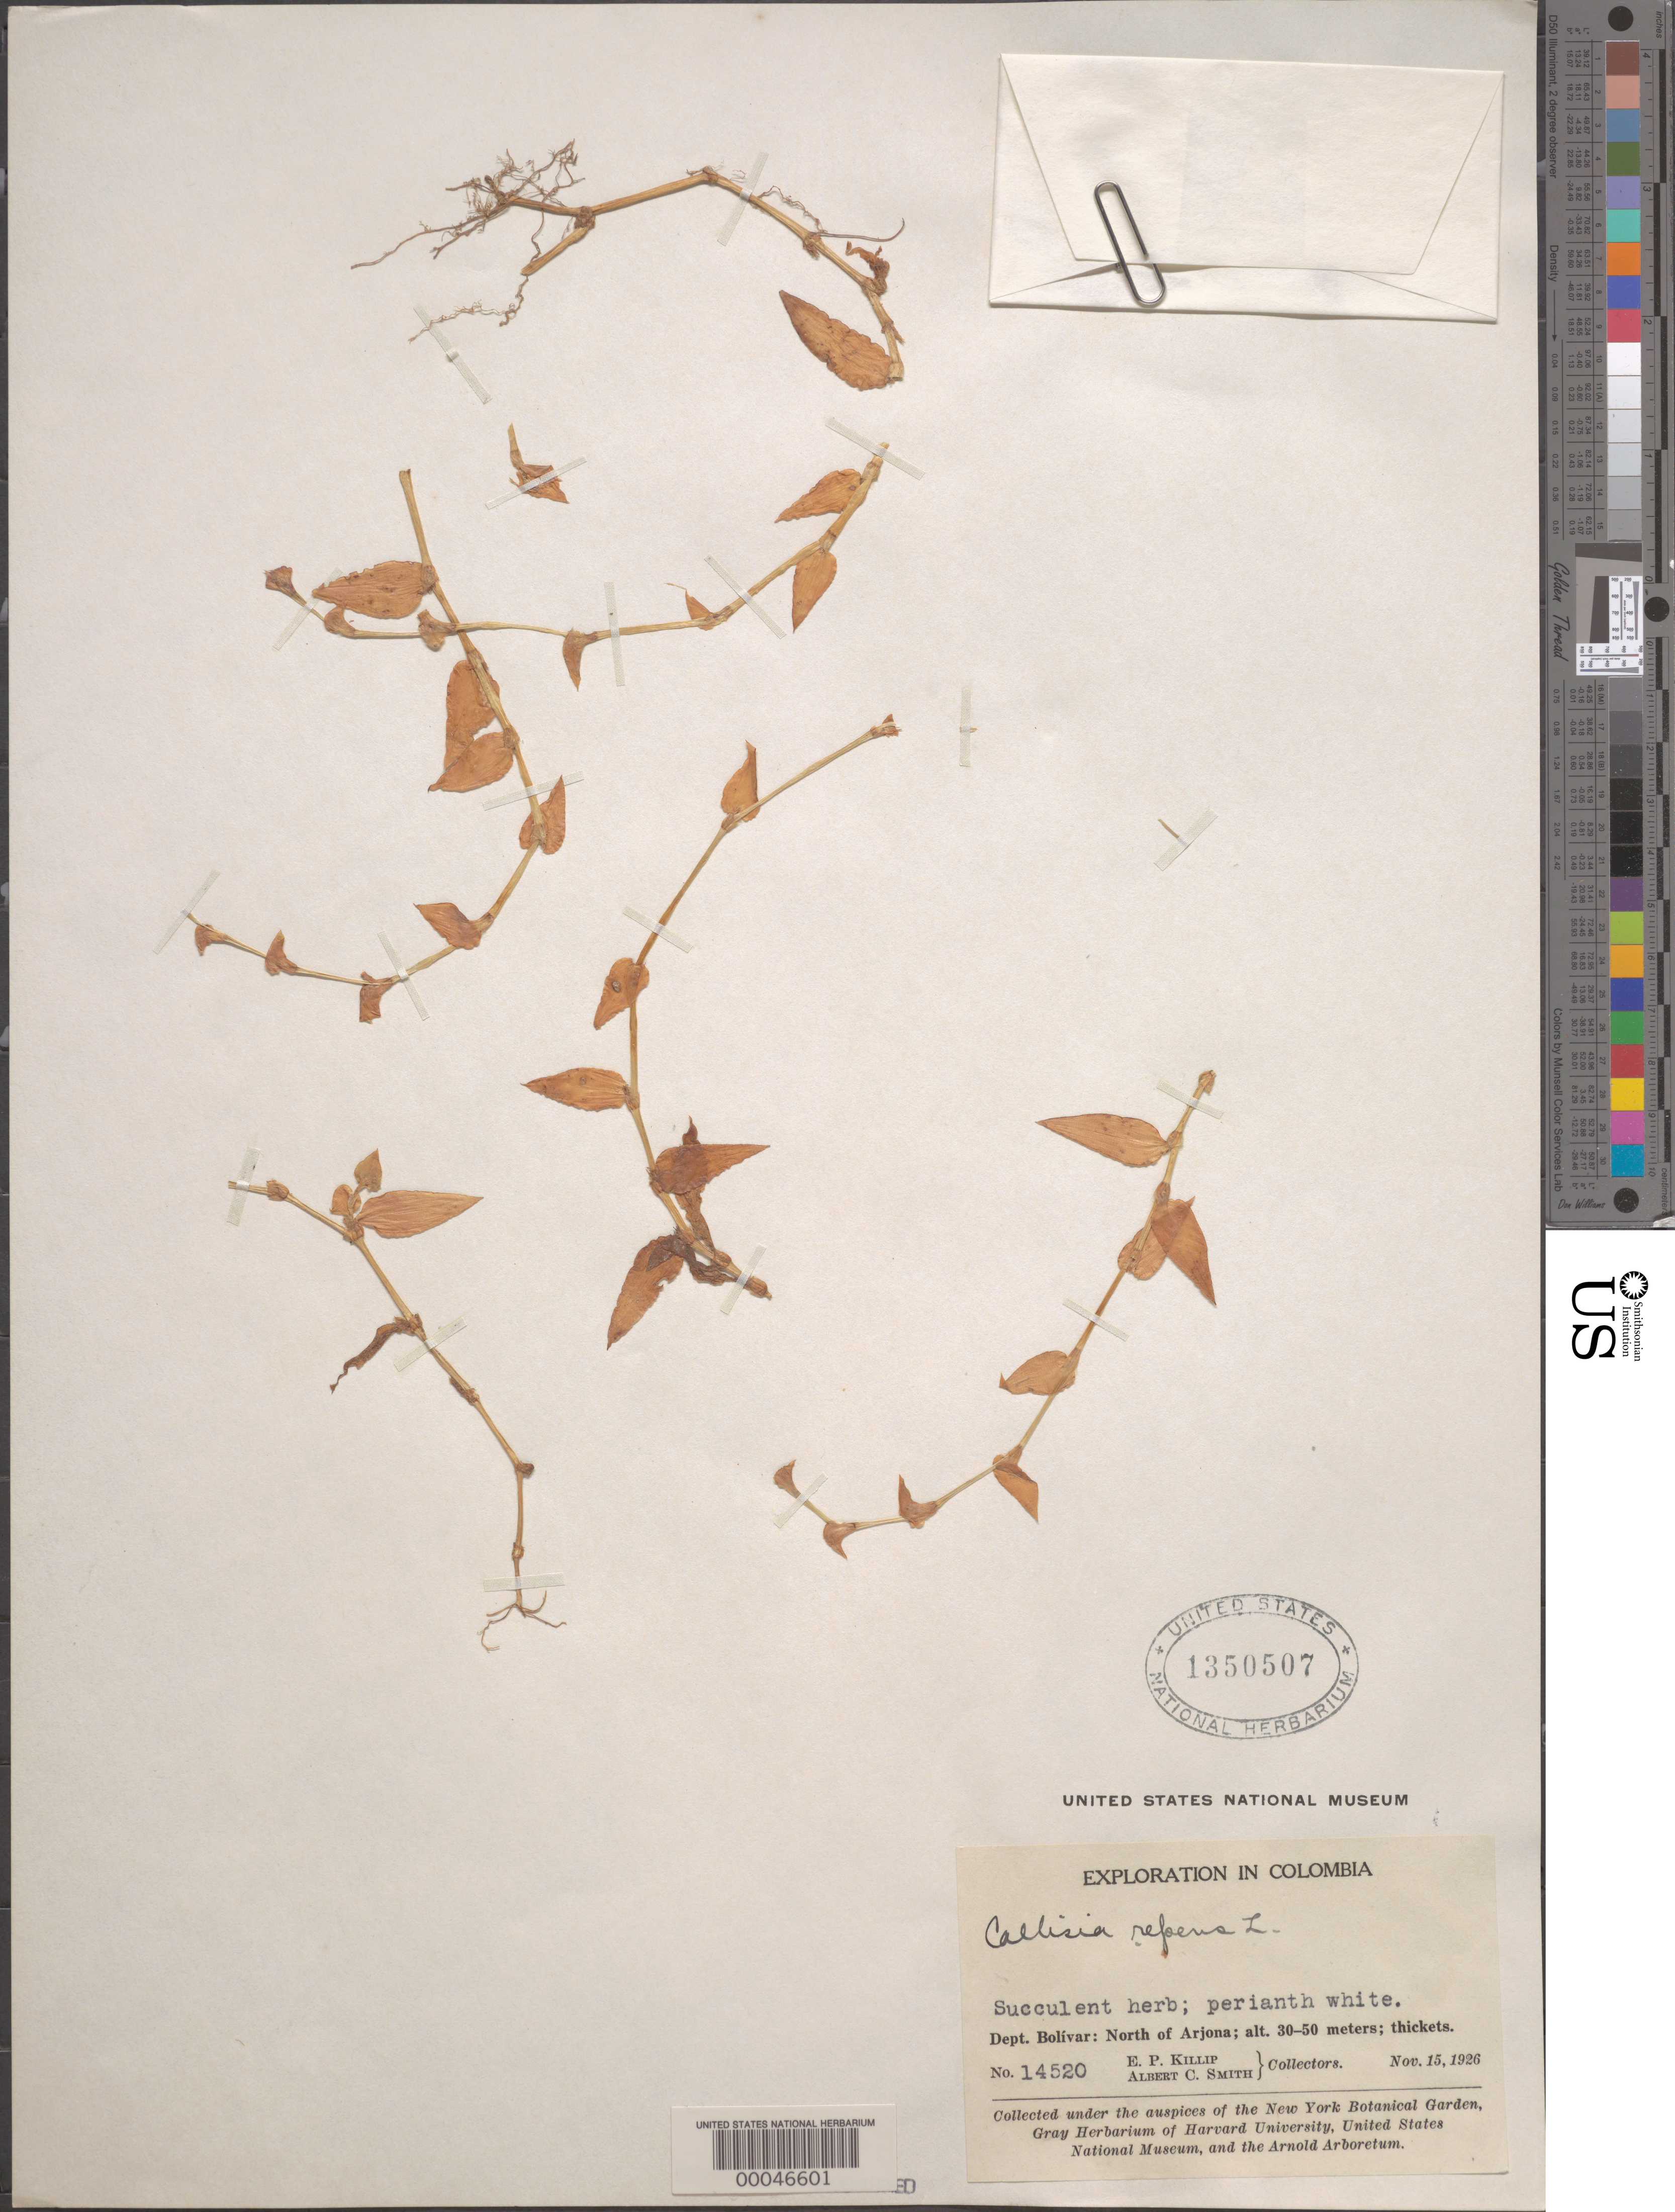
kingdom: Plantae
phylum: Tracheophyta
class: Liliopsida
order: Commelinales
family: Commelinaceae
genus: Callisia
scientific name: Callisia repens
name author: (Jacq.) L.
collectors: E. P. Killip & A. C. Smith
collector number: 14520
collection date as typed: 15 Nov 1926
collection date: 1926-11-15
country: Colombia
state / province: Bolívar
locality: N of Arjona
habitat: Thickets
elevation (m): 30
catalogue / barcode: US 1350507